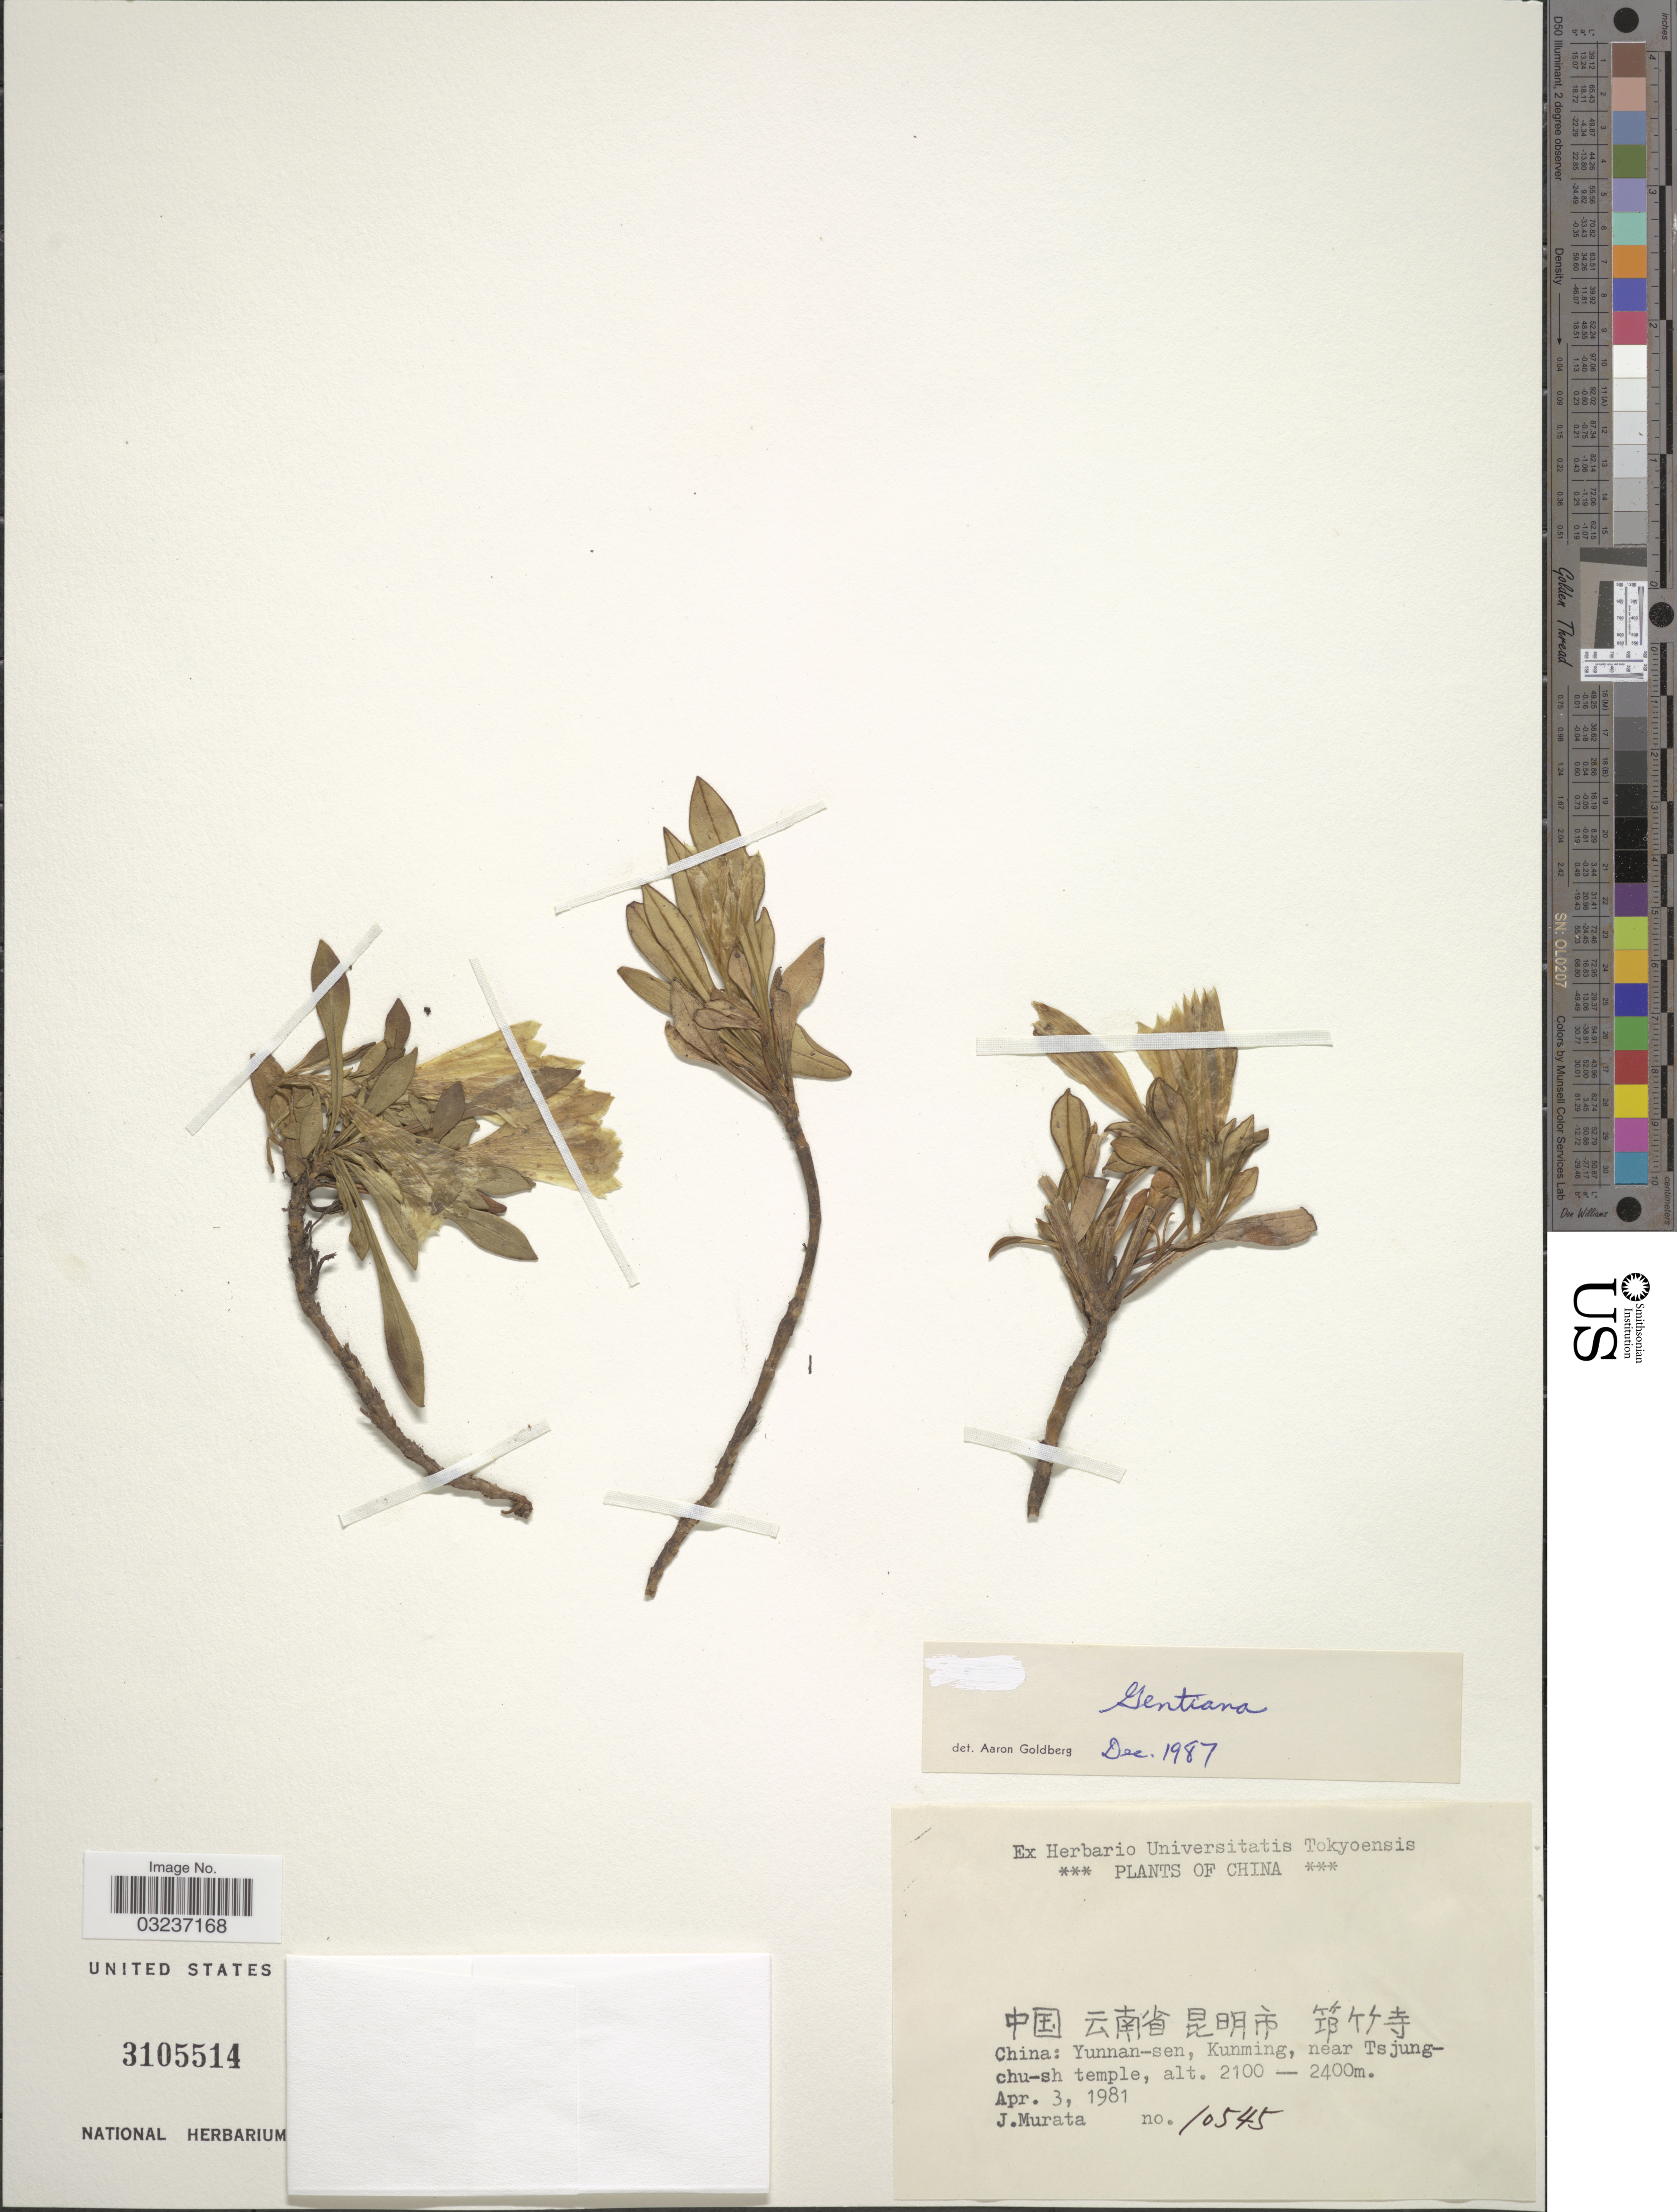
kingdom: Plantae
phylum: Tracheophyta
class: Magnoliopsida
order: Gentianales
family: Gentianaceae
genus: Gentiana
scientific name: Gentiana sp.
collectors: J. Murata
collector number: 10545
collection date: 1981-04-03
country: China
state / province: Sichuan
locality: Yunnan-sen, Kunming, near Tsjung-chu-sh temple.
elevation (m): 2100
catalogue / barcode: US 3105514